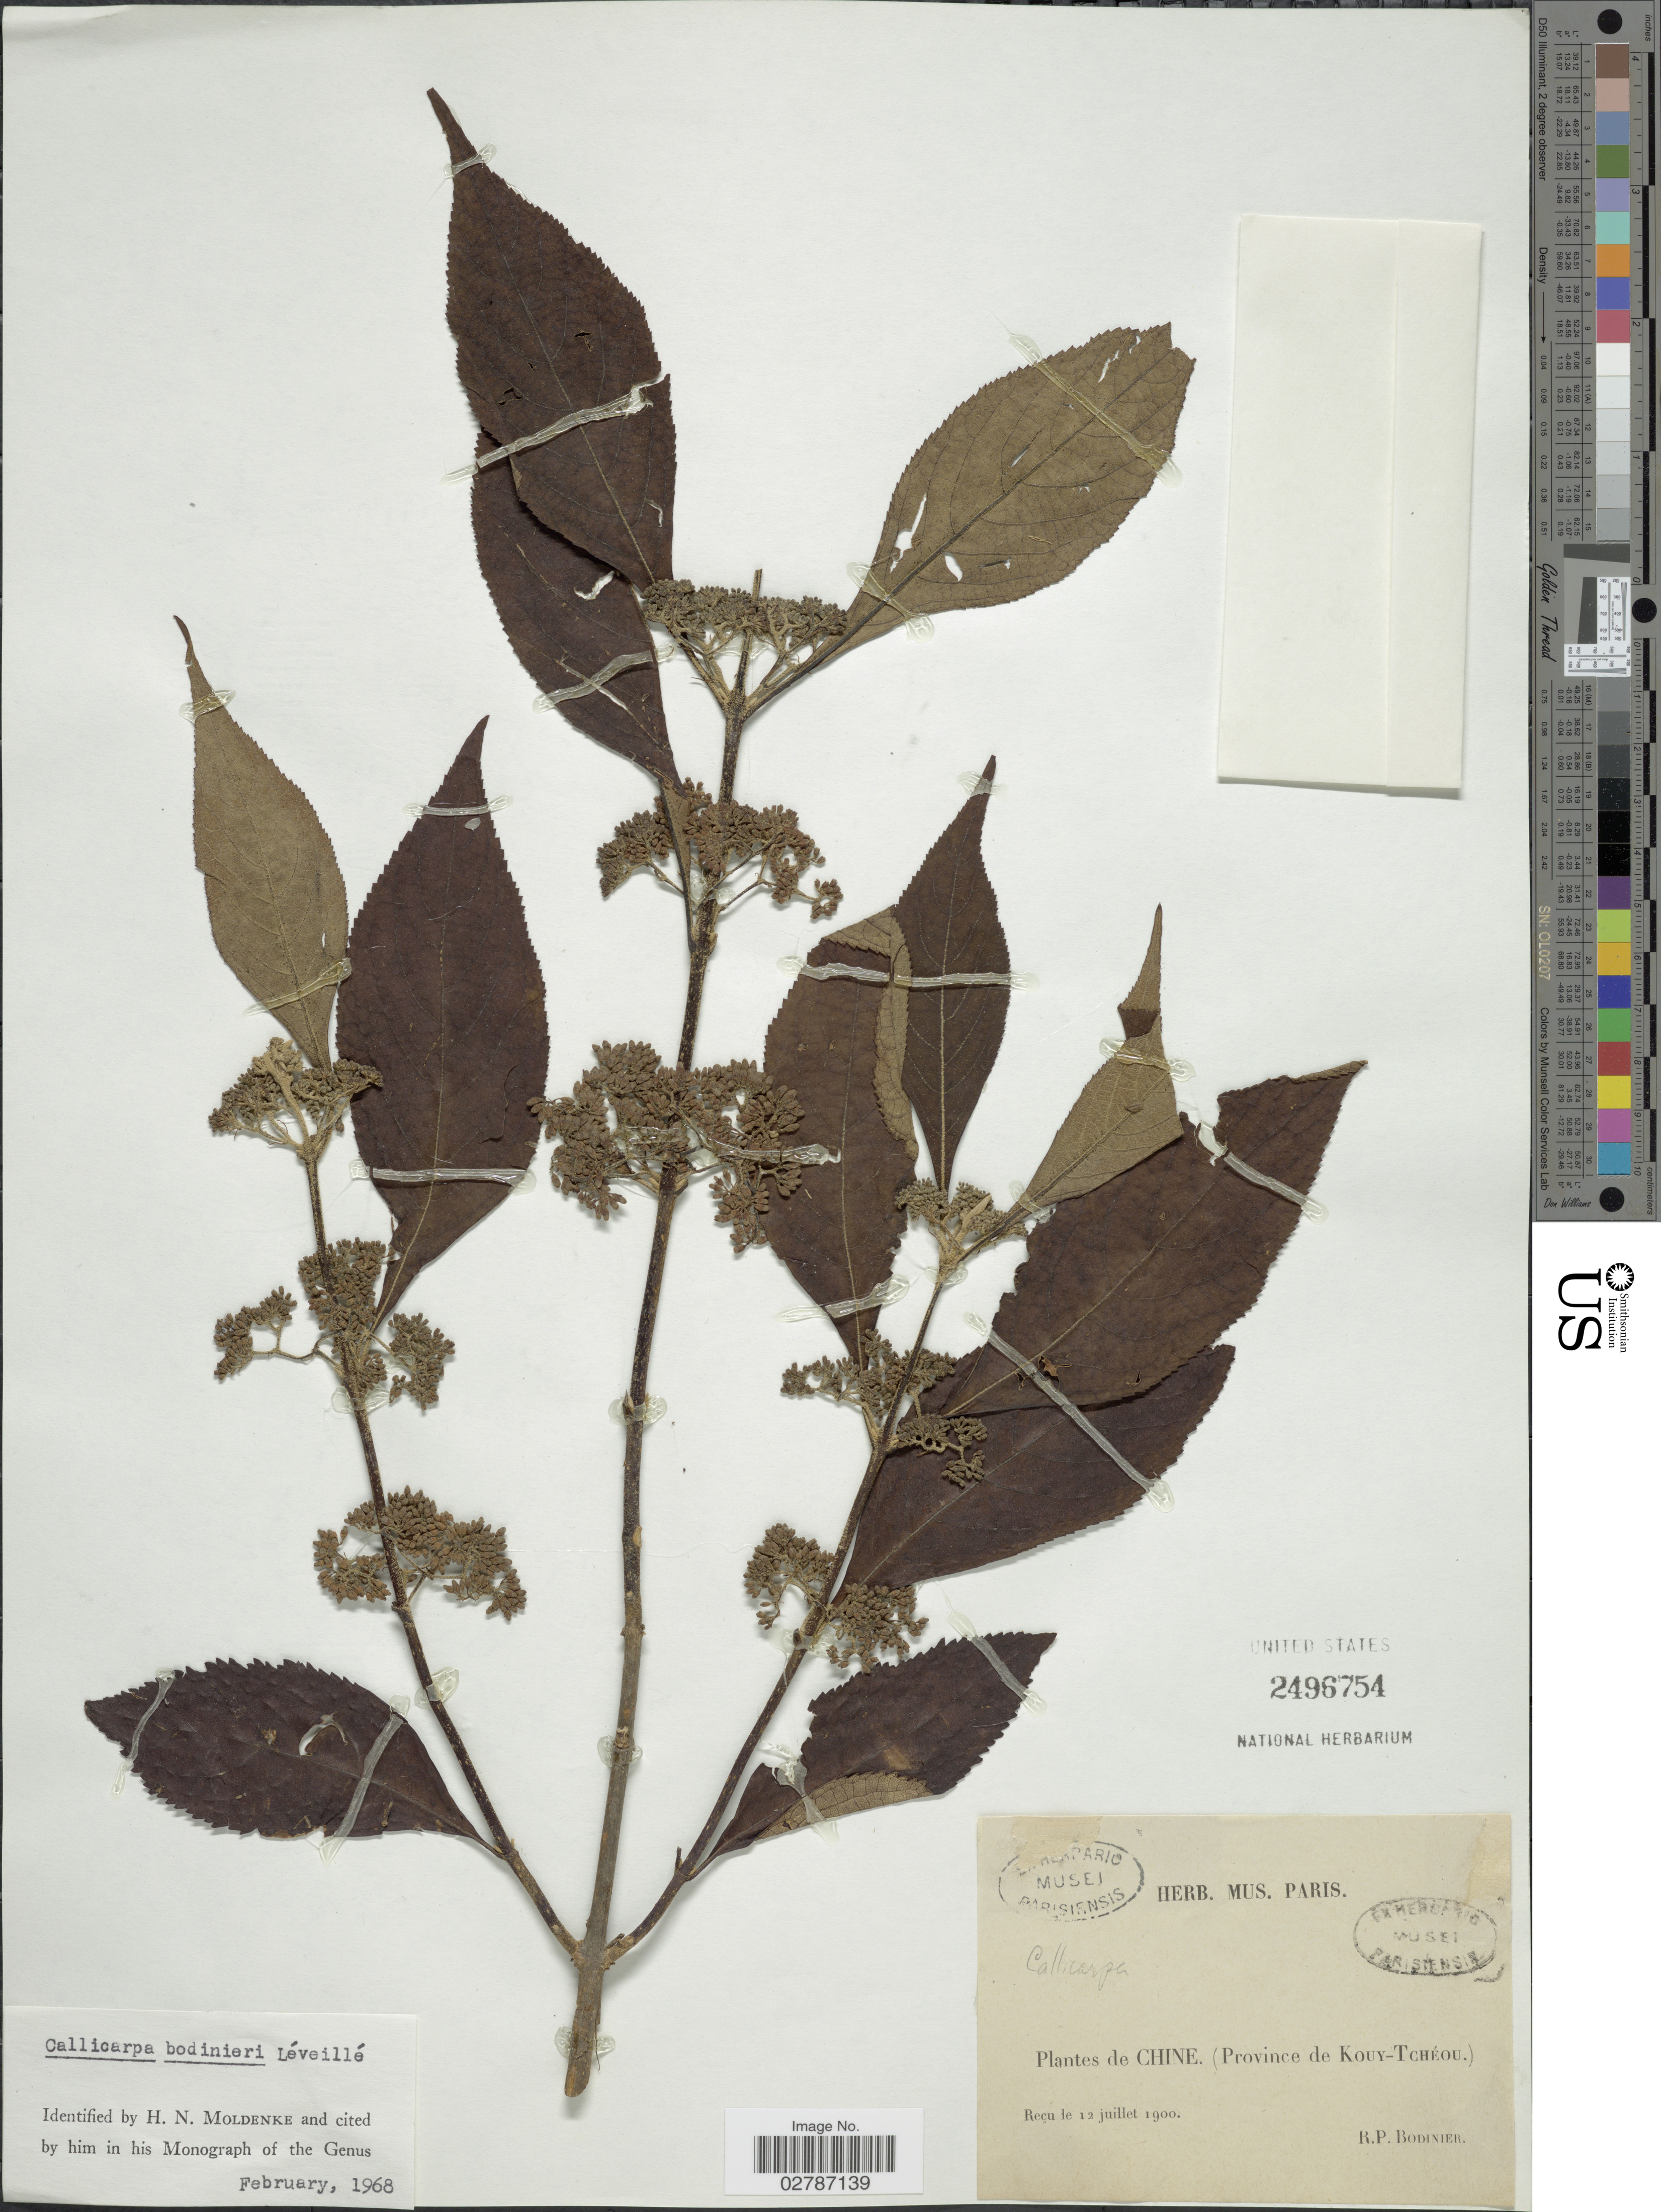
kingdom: Plantae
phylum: Tracheophyta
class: Magnoliopsida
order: Lamiales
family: Lamiaceae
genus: Callicarpa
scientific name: Callicarpa bodinieri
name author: H. Lév.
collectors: R. Bodinier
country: China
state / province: Guizhou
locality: Chine. (Province de Kouy-Tchéou.)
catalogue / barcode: US 2496754